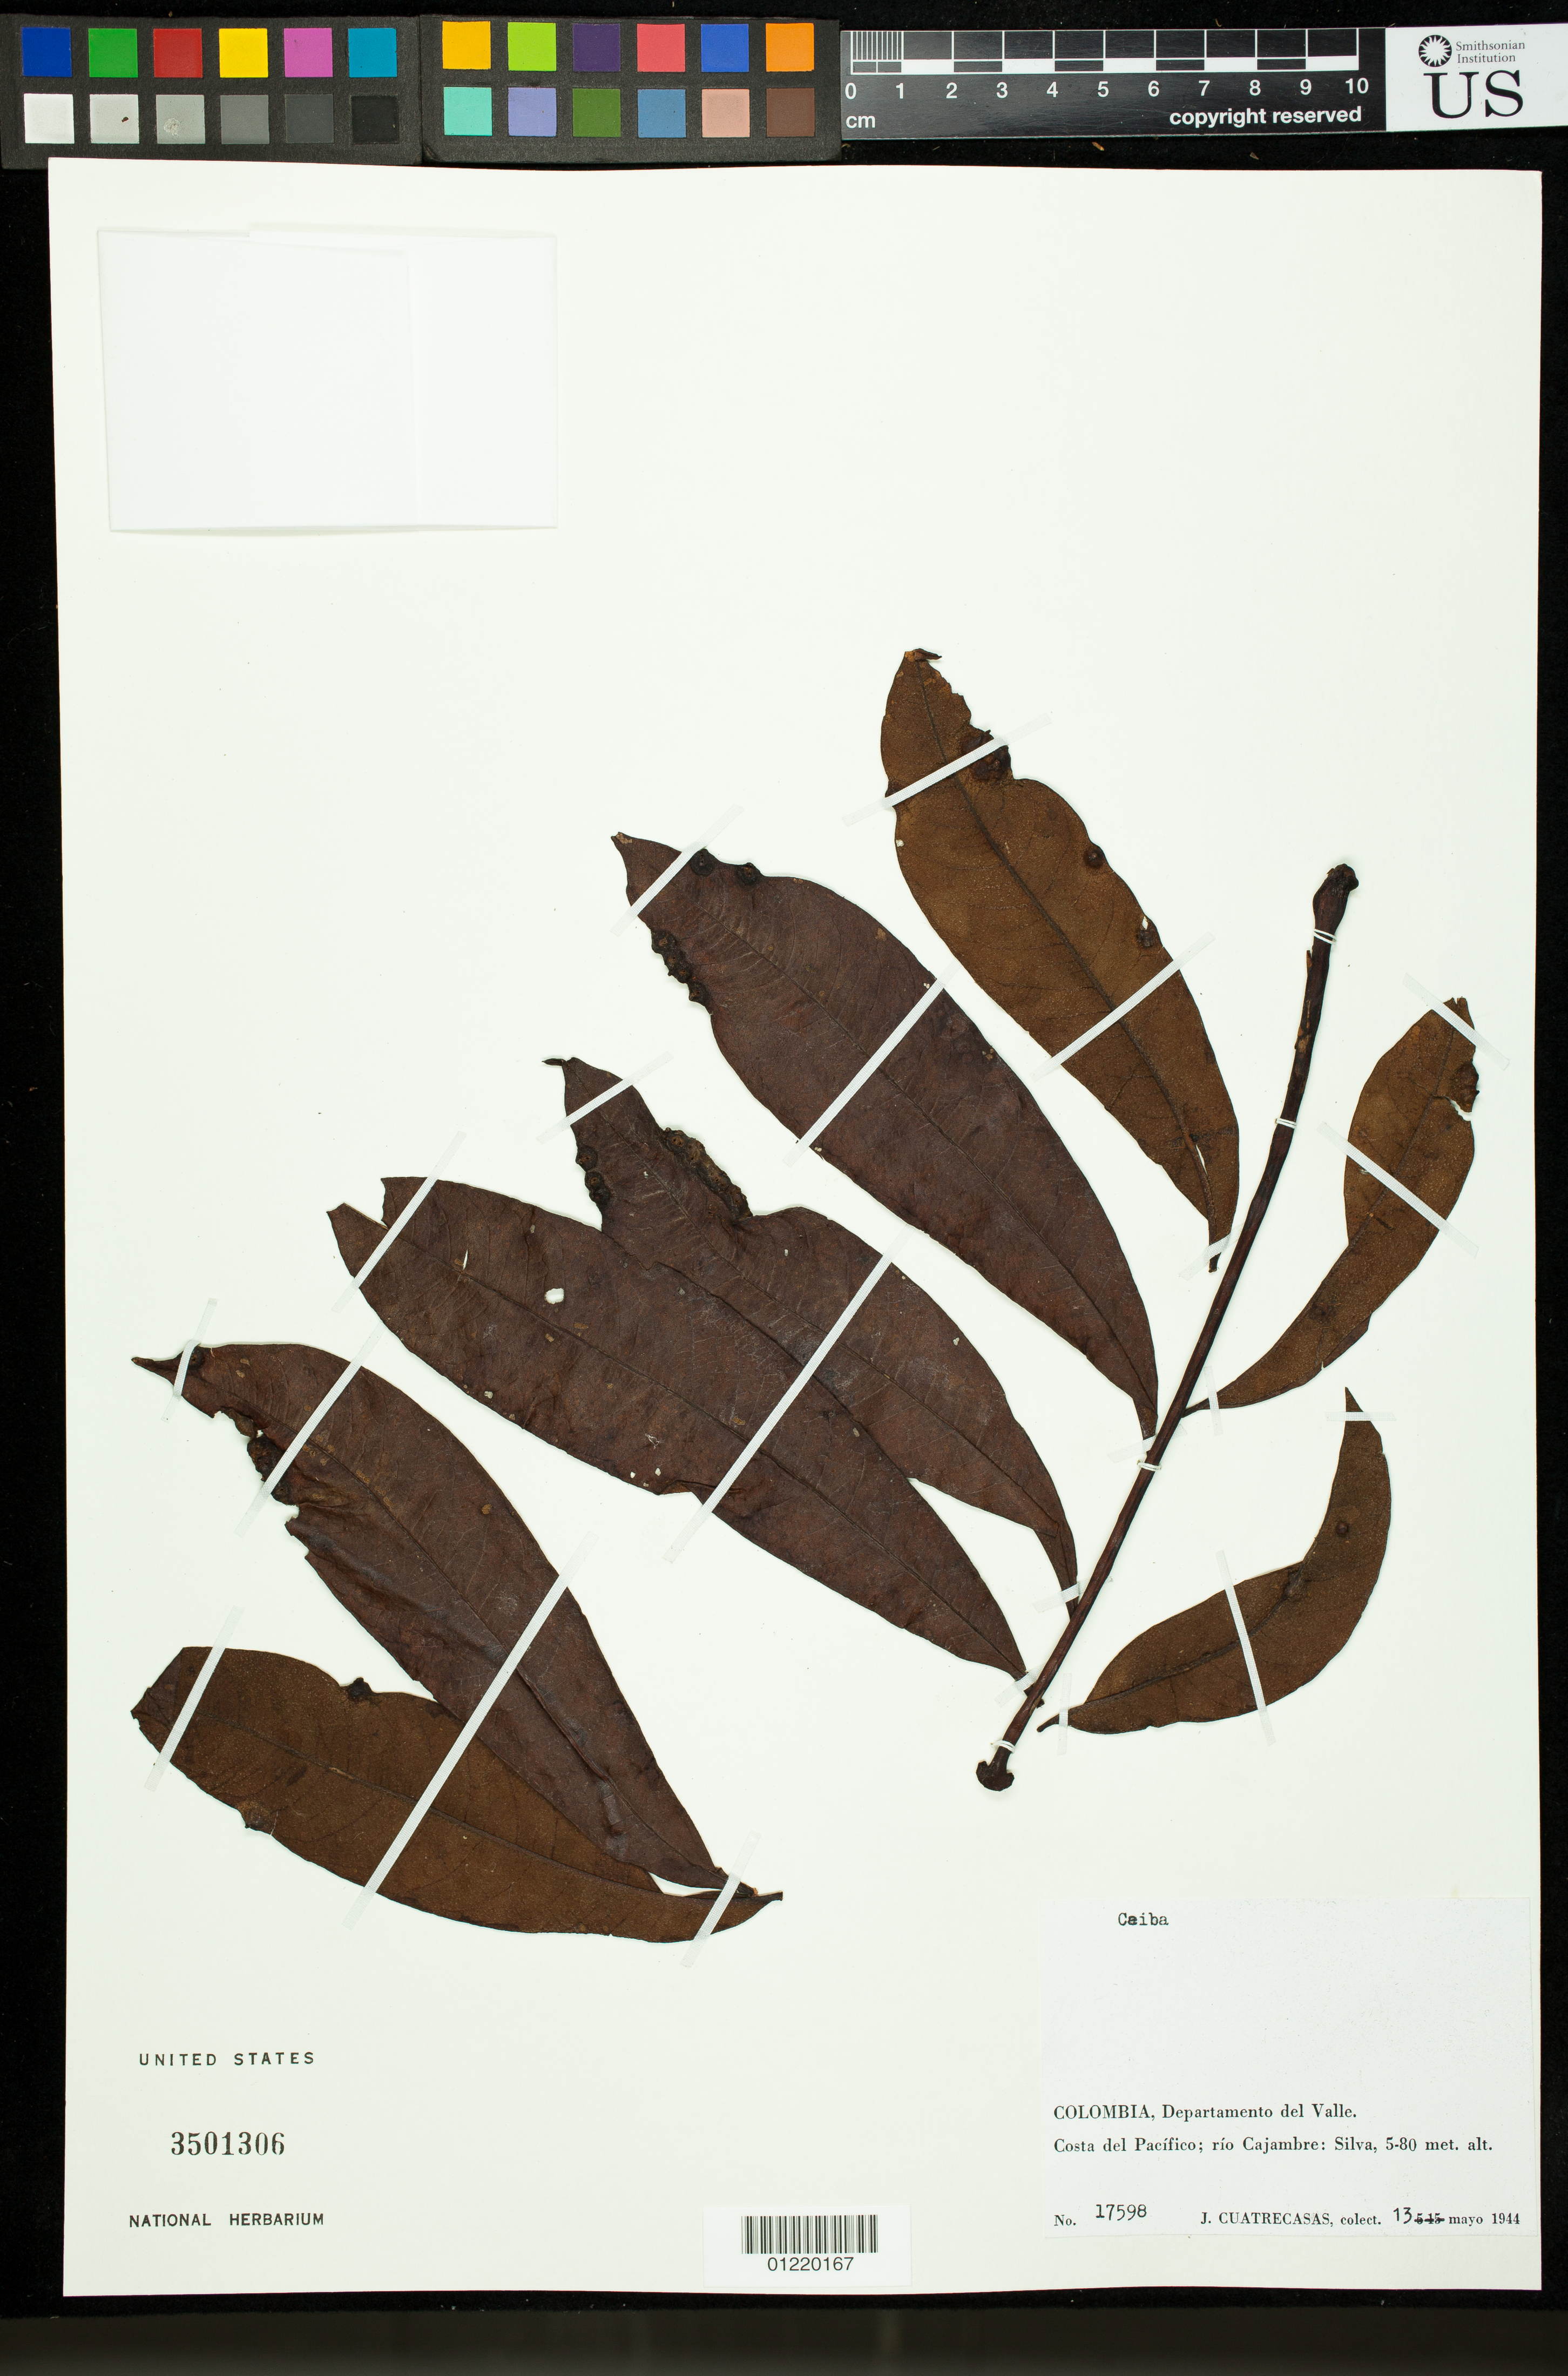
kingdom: Plantae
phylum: Tracheophyta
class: Magnoliopsida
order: Malvales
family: Malvaceae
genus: Ceiba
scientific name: Ceiba sp.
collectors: J. Cuatrecasas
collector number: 17598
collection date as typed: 5/13/1944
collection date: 1944-05-13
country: Colombia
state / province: Valle del Cauca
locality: Departamento del Valle, Costa del Pacifico, rio Cajambre: Silva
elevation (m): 5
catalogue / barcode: US 3501306